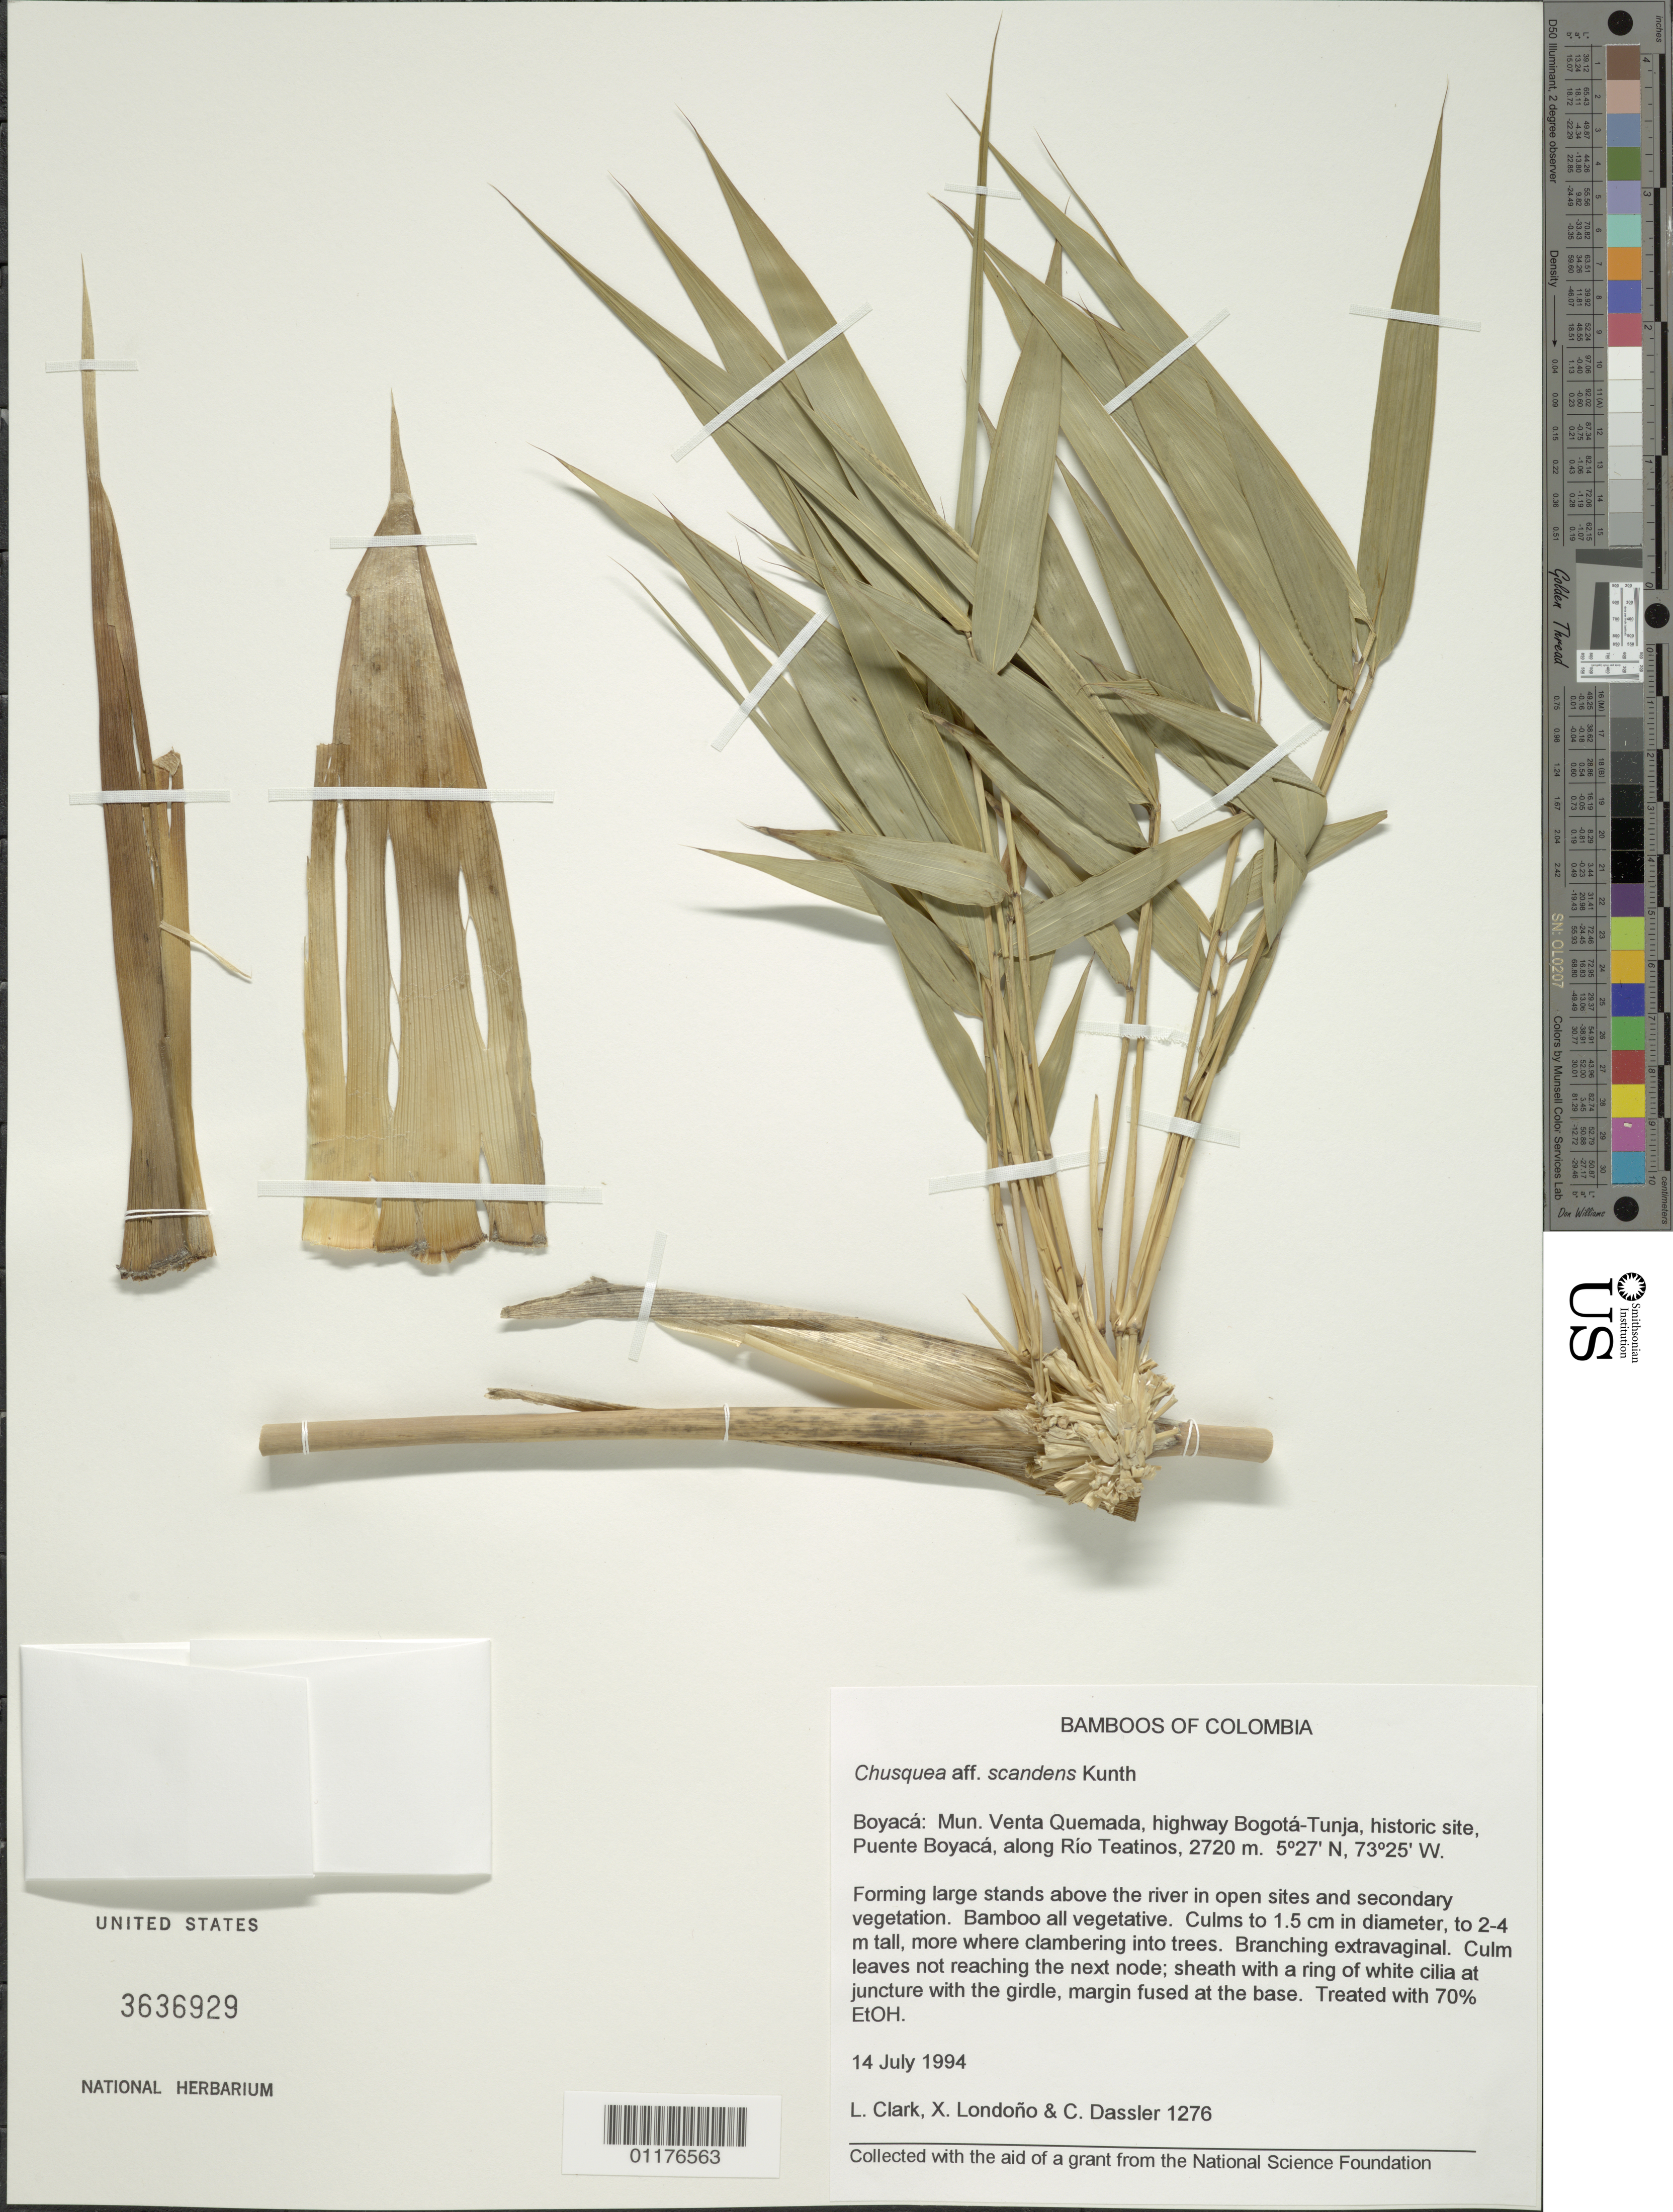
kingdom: Plantae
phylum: Tracheophyta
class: Liliopsida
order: Poales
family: Poaceae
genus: Chusquea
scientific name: Chusquea scandens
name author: Kunth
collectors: L. G. Clark, X. Londoño & C. Dassler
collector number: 1276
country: Colombia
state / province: Boyacá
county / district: Venta Quemada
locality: Highway Bogota-Tunja, historic site, Puente Boyaca, along Rio Teatinos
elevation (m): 2720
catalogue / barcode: US 3636929